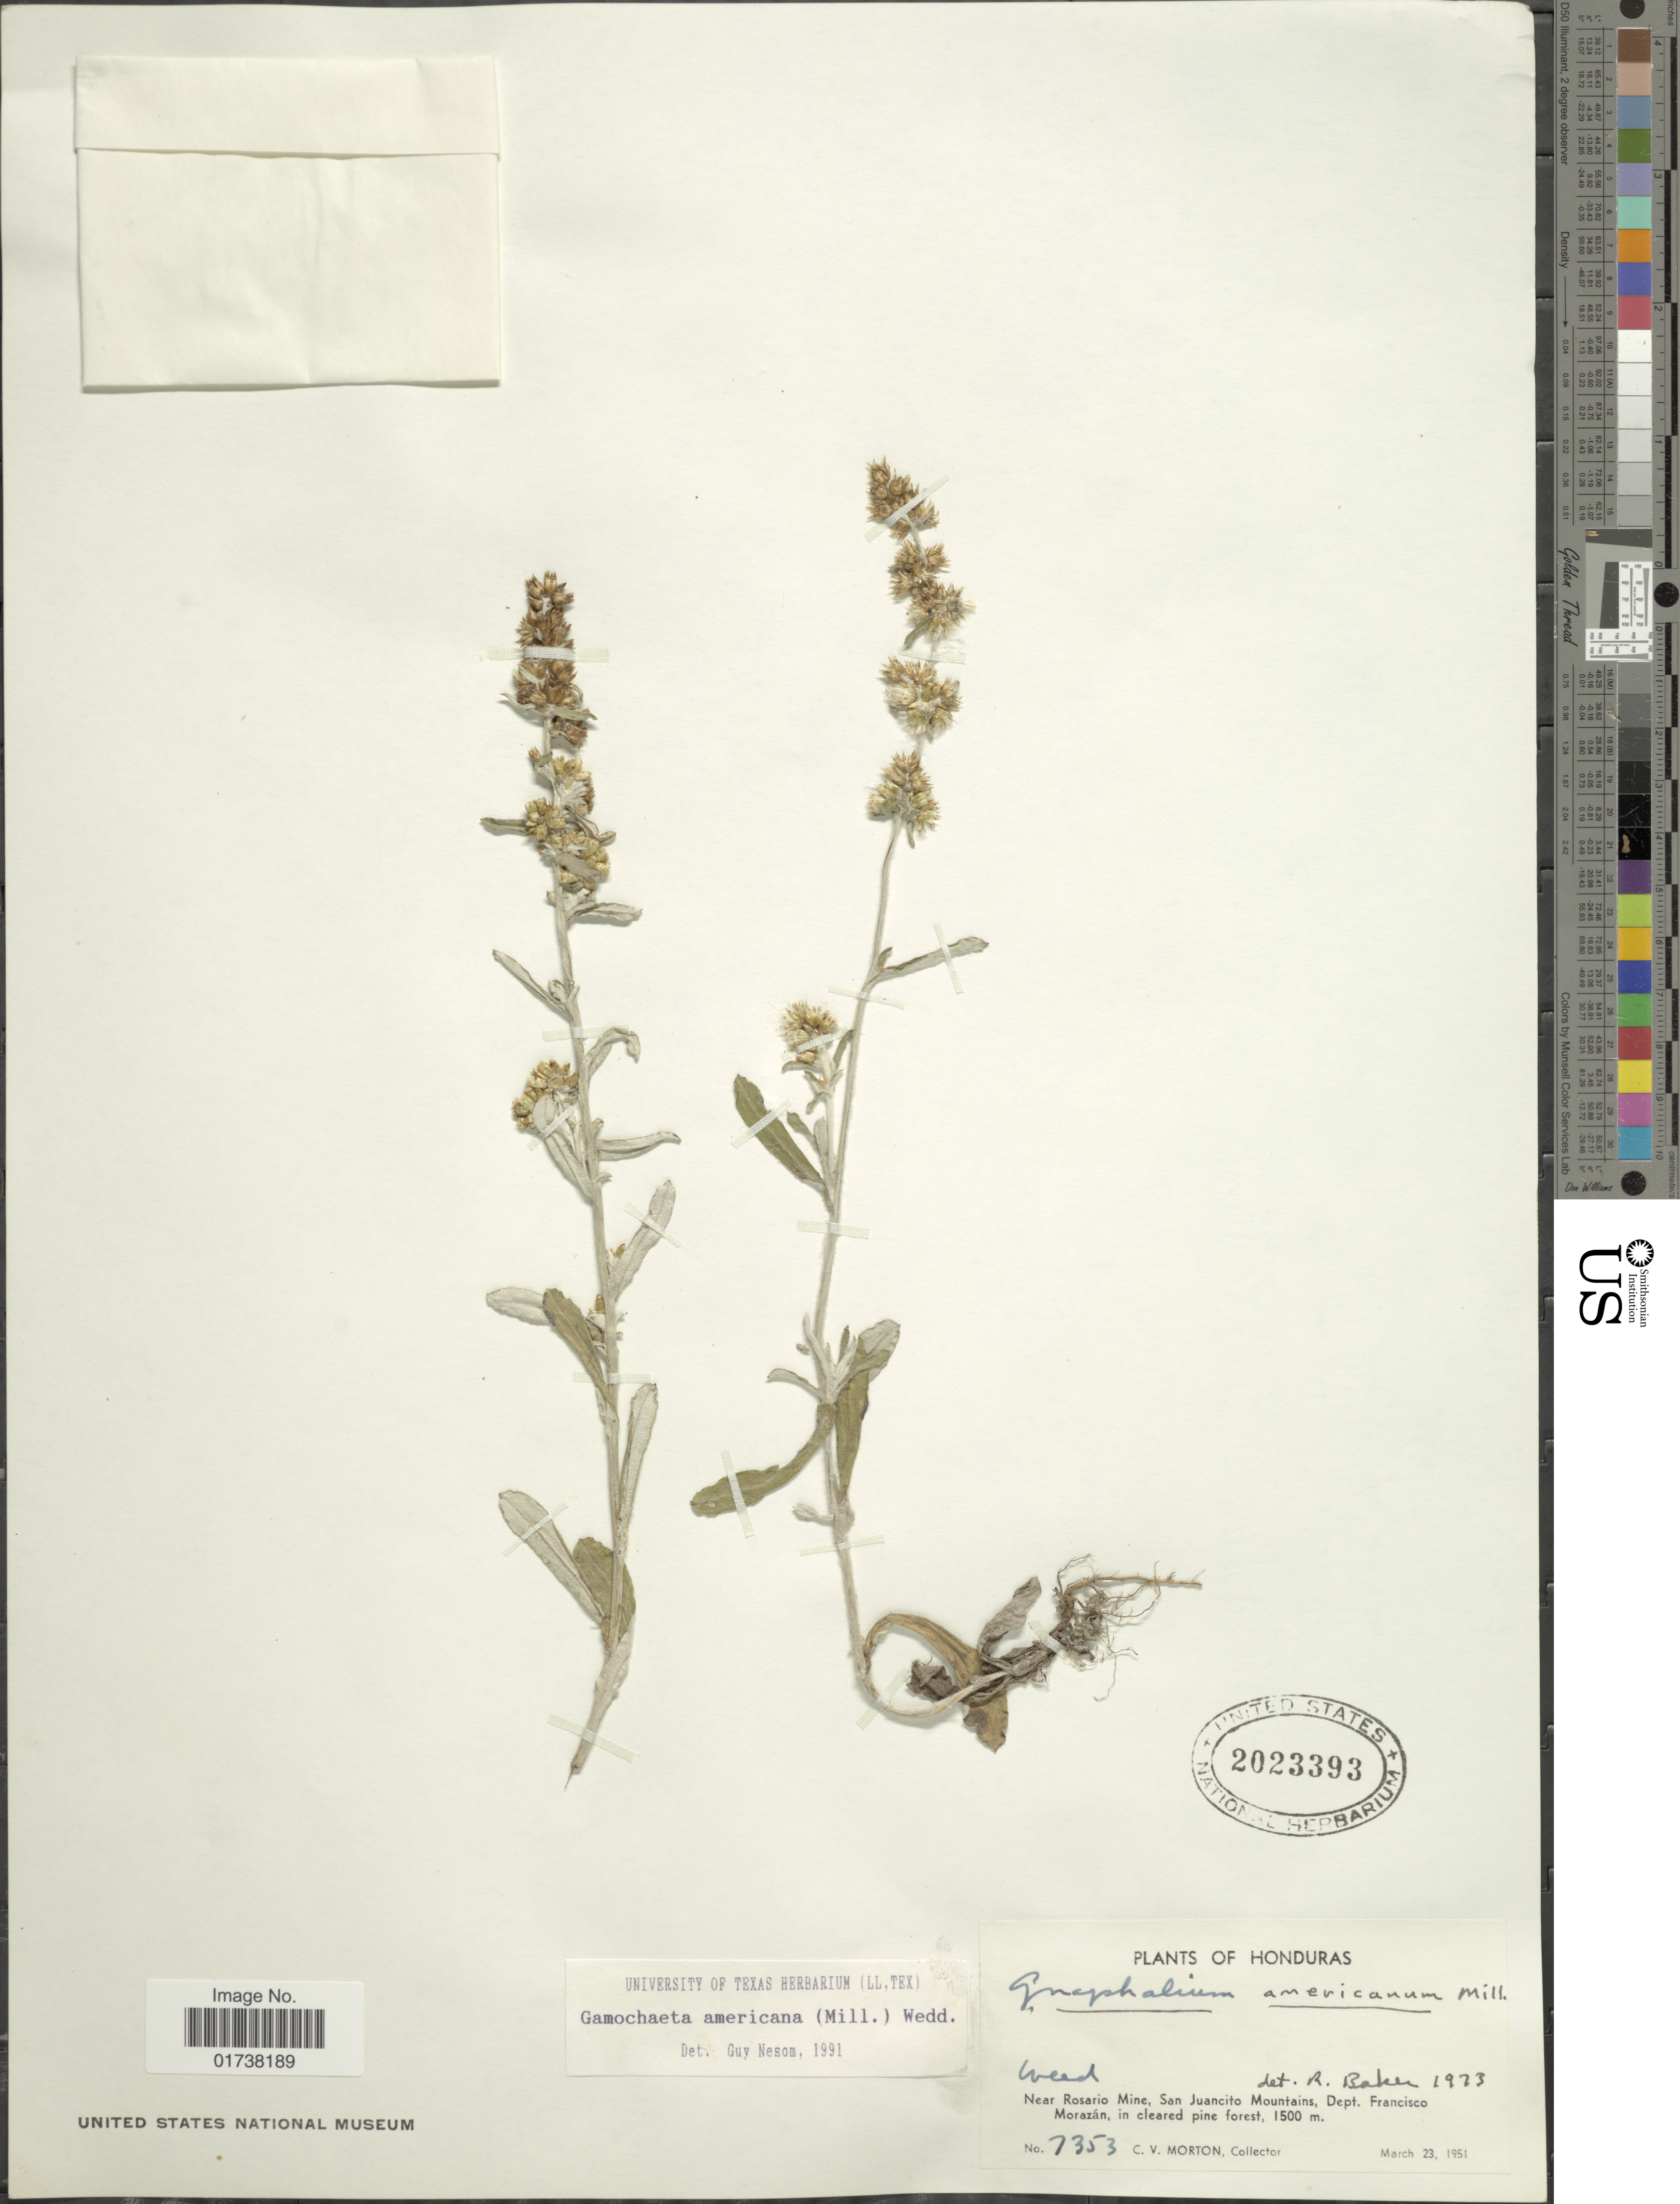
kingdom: Plantae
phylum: Tracheophyta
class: Magnoliopsida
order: Asterales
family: Asteraceae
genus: Gamochaeta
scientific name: Gamochaeta americana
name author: (Mill.) Wedd.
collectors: C. V. Morton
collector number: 7353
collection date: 1951-03-23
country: Honduras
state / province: Fco. Morazán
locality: Near Rosario Mine, San Juancito Mountains, Dept. Francisco Morazan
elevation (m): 1500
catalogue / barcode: US 2023393